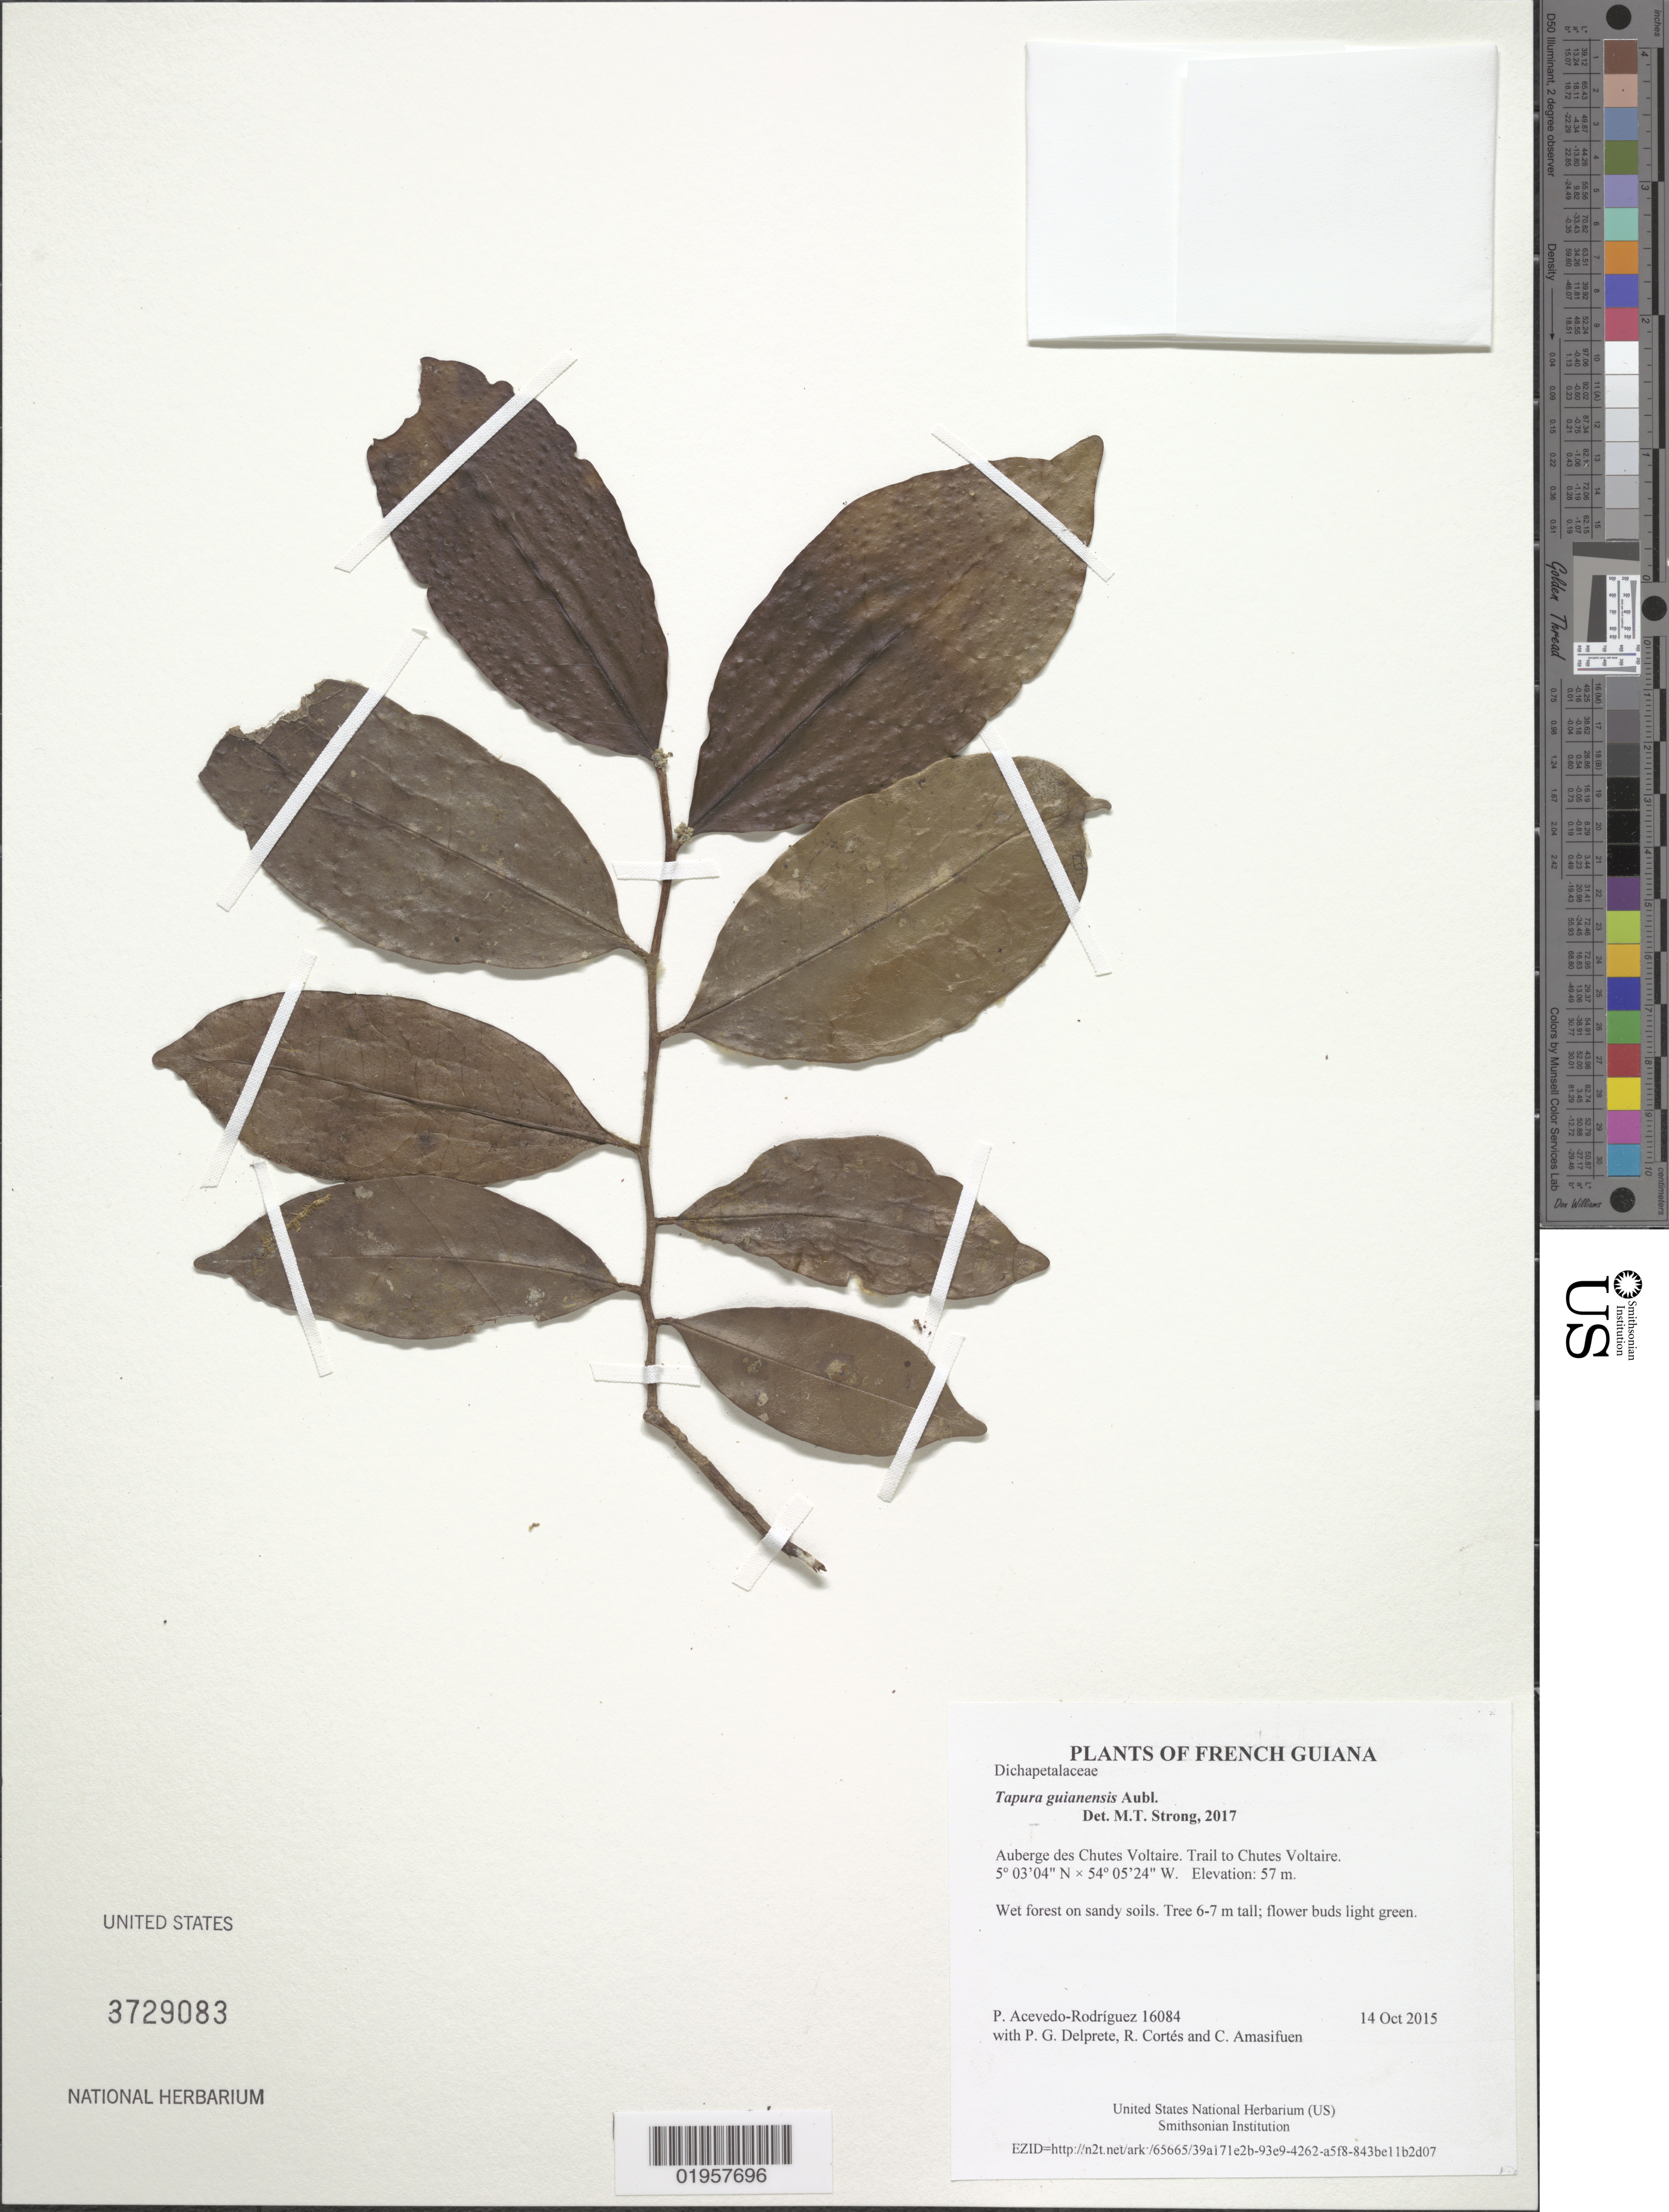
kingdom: Plantae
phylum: Tracheophyta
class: Magnoliopsida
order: Malpighiales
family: Dichapetalaceae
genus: Tapura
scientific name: Tapura guianensis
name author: Aubl.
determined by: Strong, Mark T., (BOT), Smithsonian Institution - National Museum of Natural History (UNITED STATES)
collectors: P. Acevedo-Rodr., P. G. Delprete, R. Cortés & C. Amasifuen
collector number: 16084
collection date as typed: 14 Oct 2015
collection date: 2015-10-14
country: French Guiana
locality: Auberge des Chutes Voltaire. Trail to Chutes Voltaire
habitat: Wet forest on sandy soils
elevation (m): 57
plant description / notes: US, MO, NY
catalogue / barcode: US 3729083